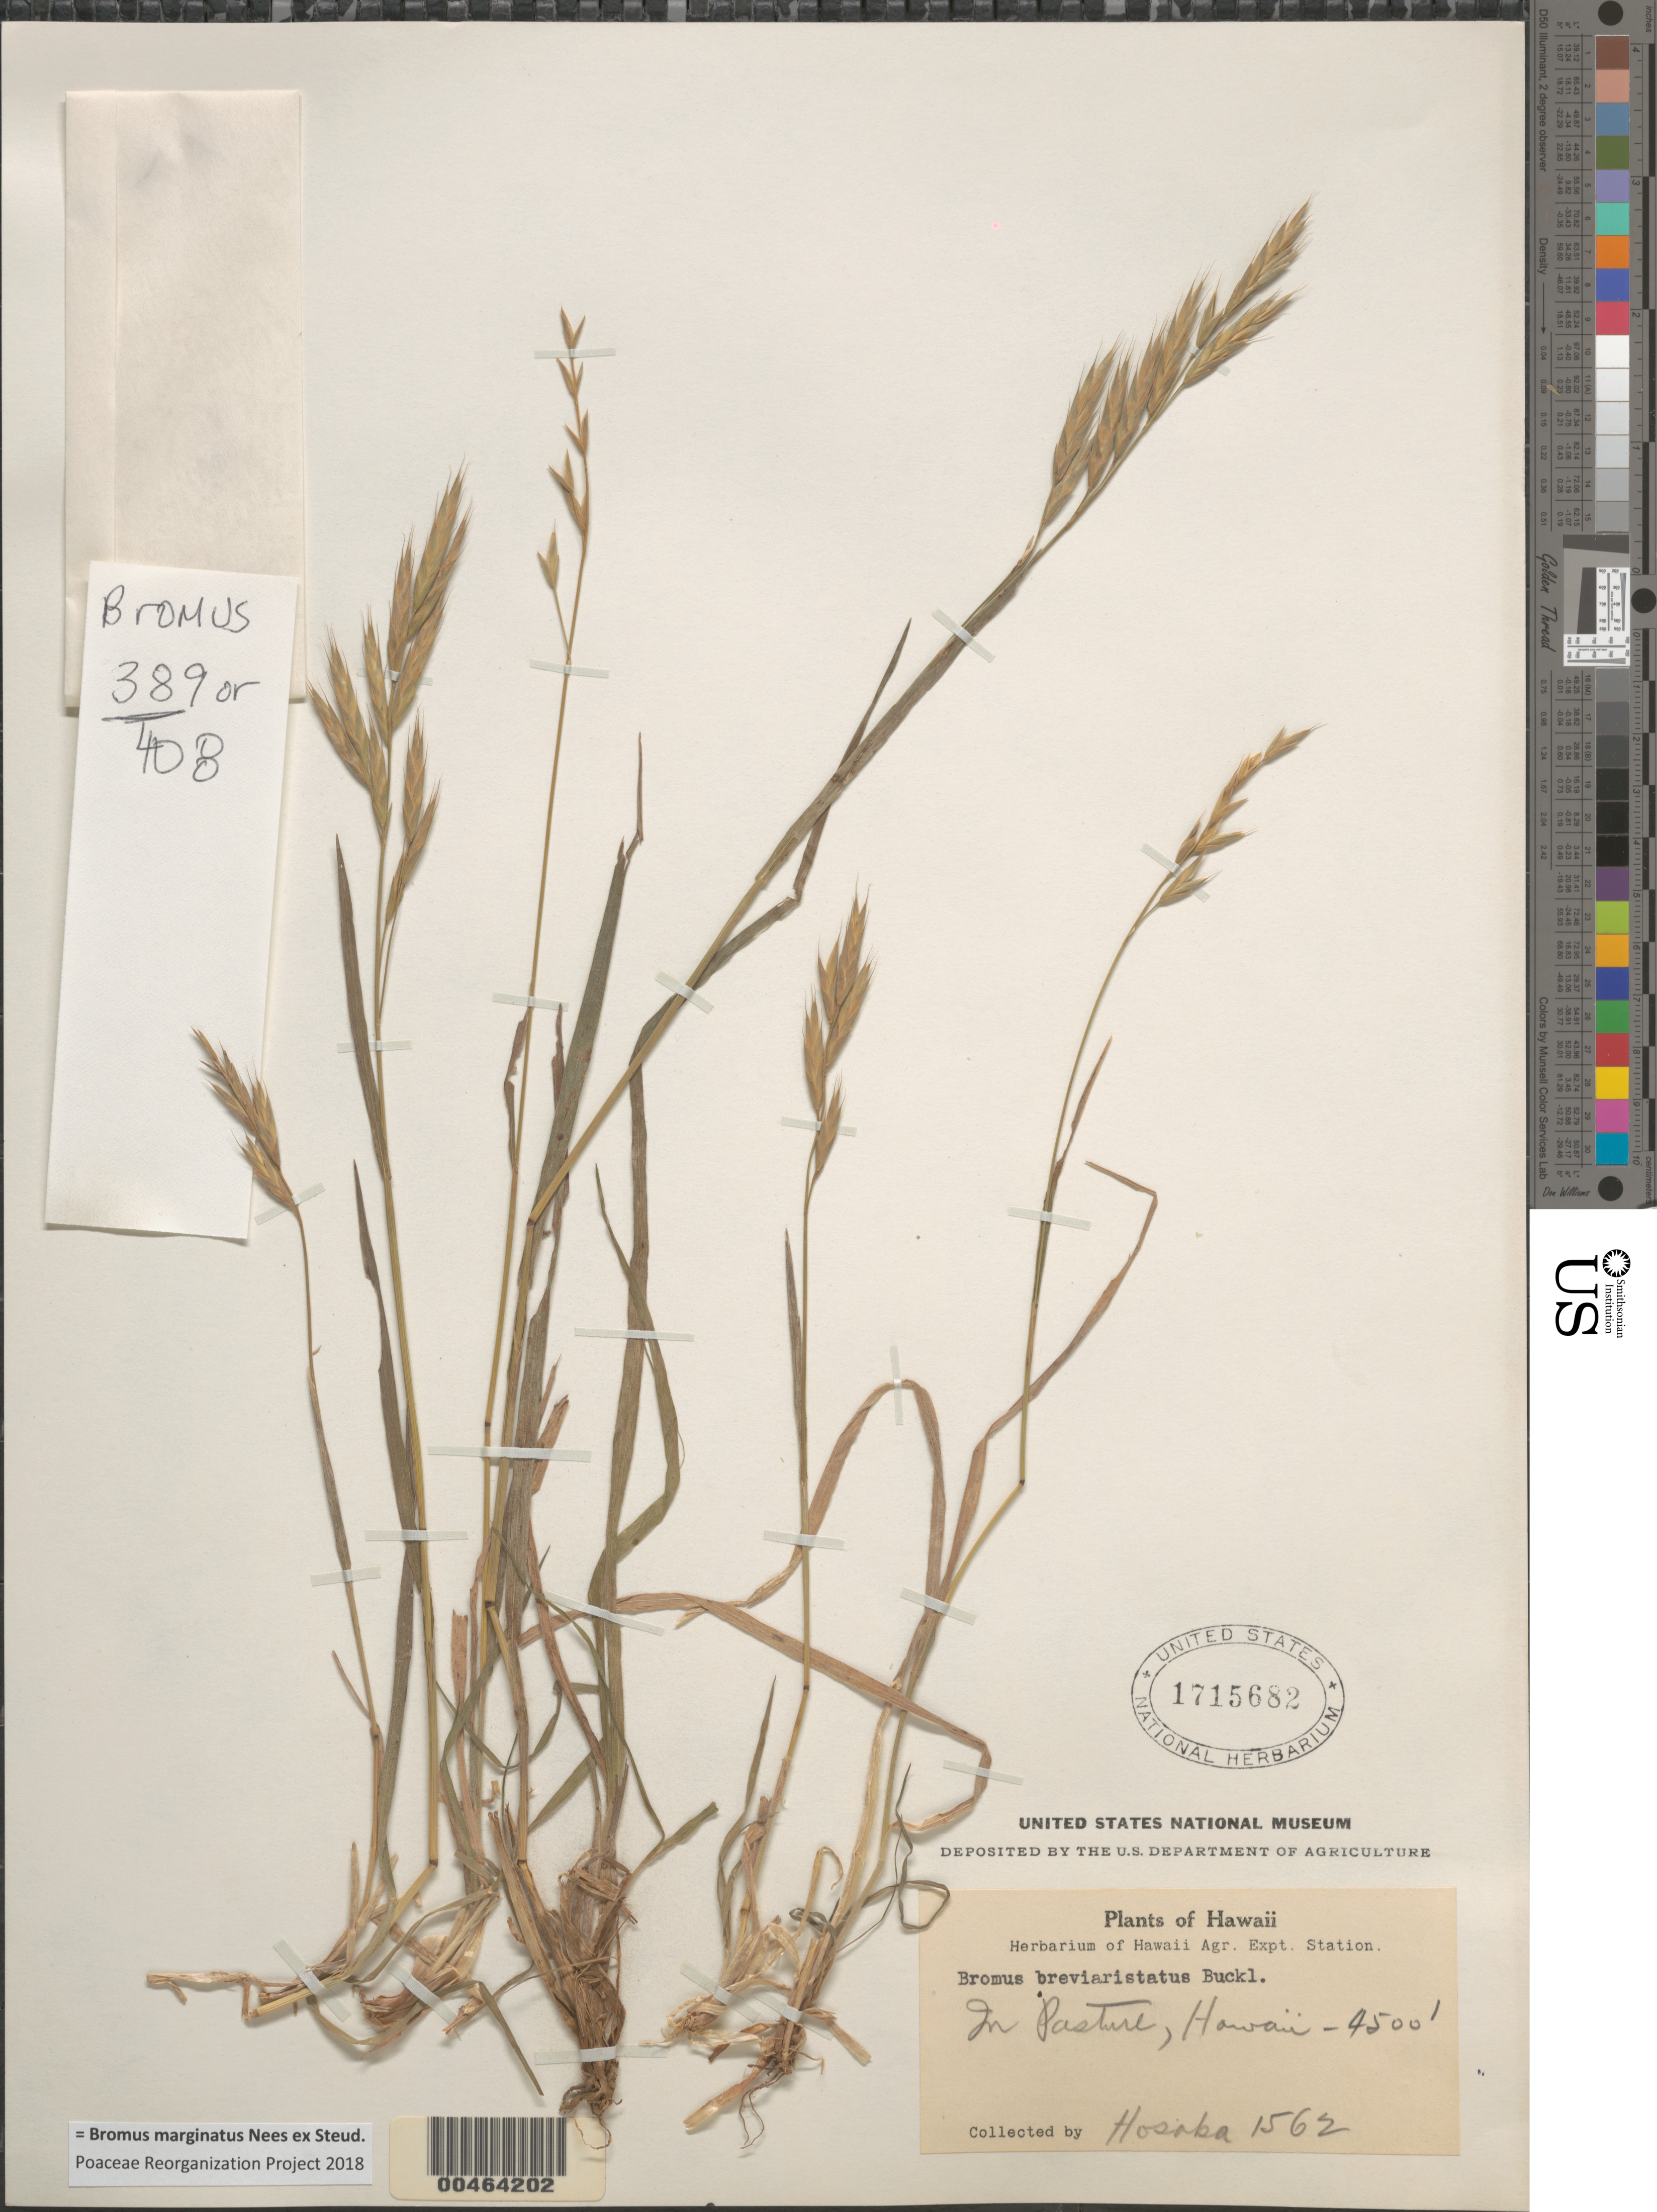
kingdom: Plantae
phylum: Tracheophyta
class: Liliopsida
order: Poales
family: Poaceae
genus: Bromus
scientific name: Bromus carinatus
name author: Hook. & Arn.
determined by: Faccenda, K.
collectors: E. Y. Hosaka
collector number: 1562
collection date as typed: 8-28-36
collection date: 1936-08-28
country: United States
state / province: Hawaii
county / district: Hawaii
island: Hawaii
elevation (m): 1372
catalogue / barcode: US 1715682